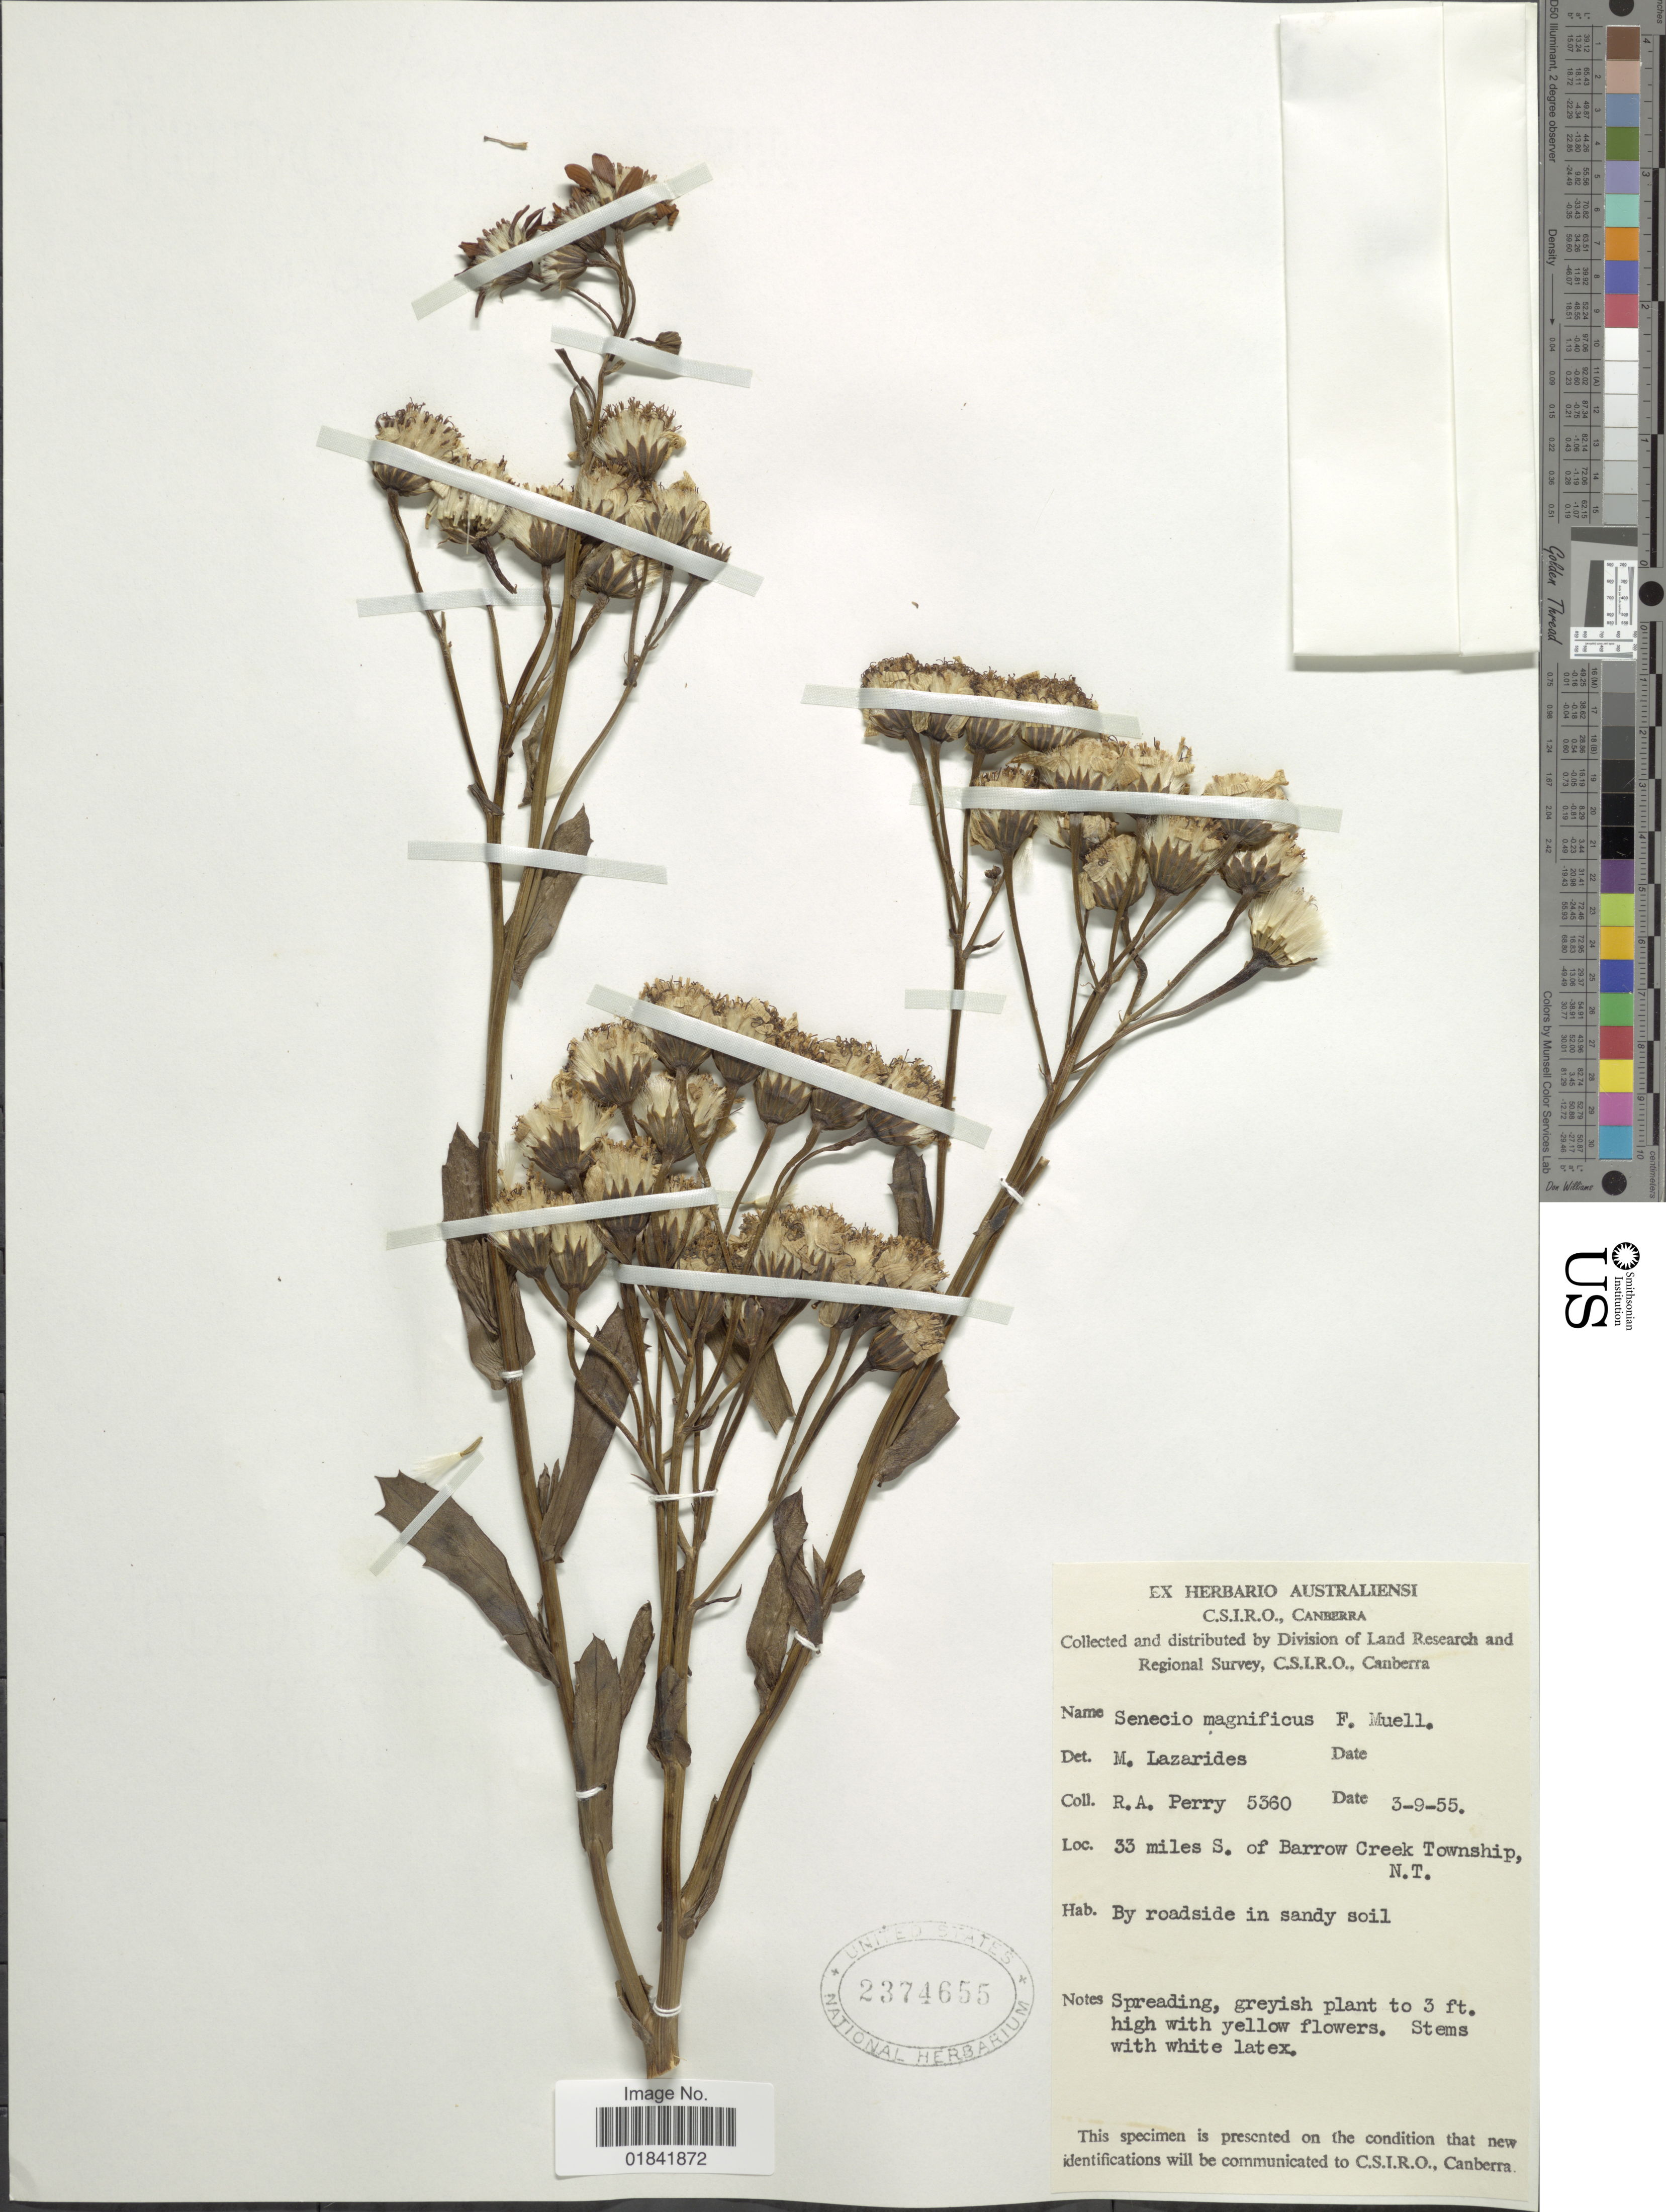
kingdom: Plantae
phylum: Tracheophyta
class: Magnoliopsida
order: Asterales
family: Asteraceae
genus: Senecio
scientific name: Senecio magnificus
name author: F. Muell.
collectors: Perry, R. A.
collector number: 5360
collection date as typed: Transcribed d/m/y: 3/9/55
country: Australia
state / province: Northern Territory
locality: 33 miles s. of Barrow Creek Township, N. T.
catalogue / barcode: US 2374655